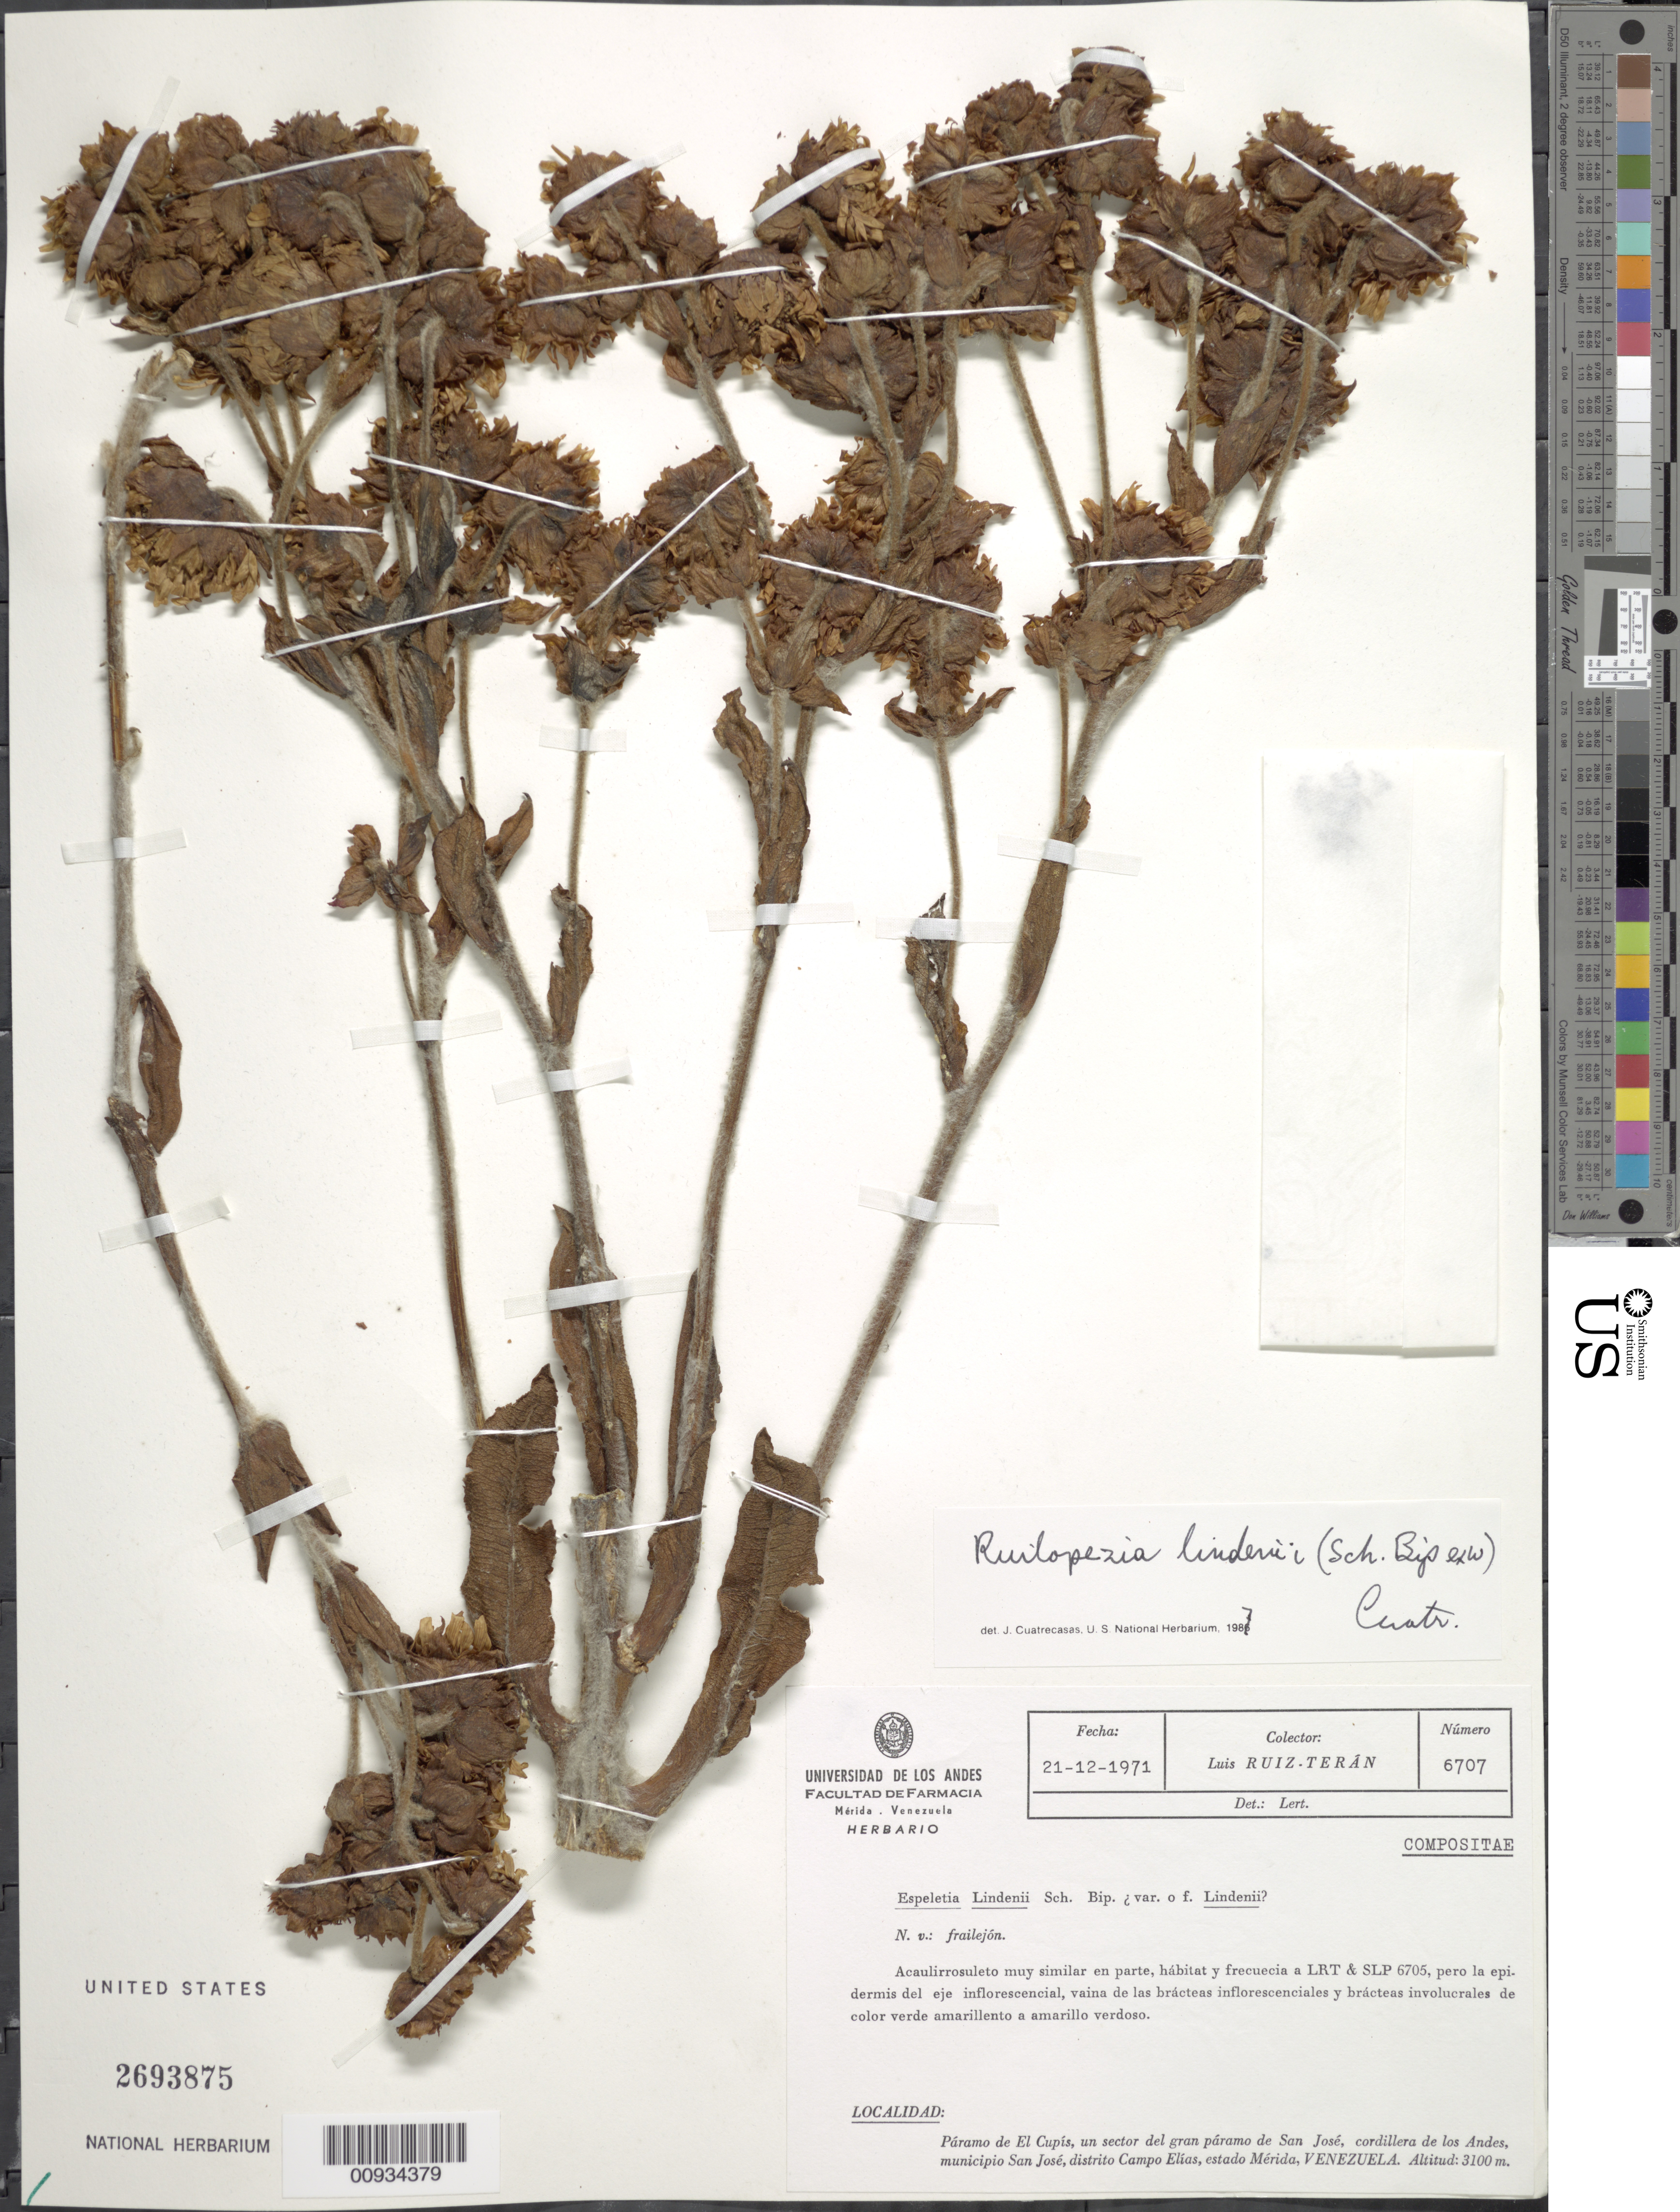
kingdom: Plantae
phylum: Tracheophyta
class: Magnoliopsida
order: Asterales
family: Asteraceae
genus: Ruilopezia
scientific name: Ruilopezia lindenii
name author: (Sch. Bip. ex Wedd.) Cuatrec.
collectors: L. Teran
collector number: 6707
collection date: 1971-12-21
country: Venezuela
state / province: Mérida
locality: Paramo de El Cupis, un sector del gran paramo de San Jose, Cordillera de Los Andes, Municipio San Jose, Distrito Campo Elias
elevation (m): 3100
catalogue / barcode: US 2693875